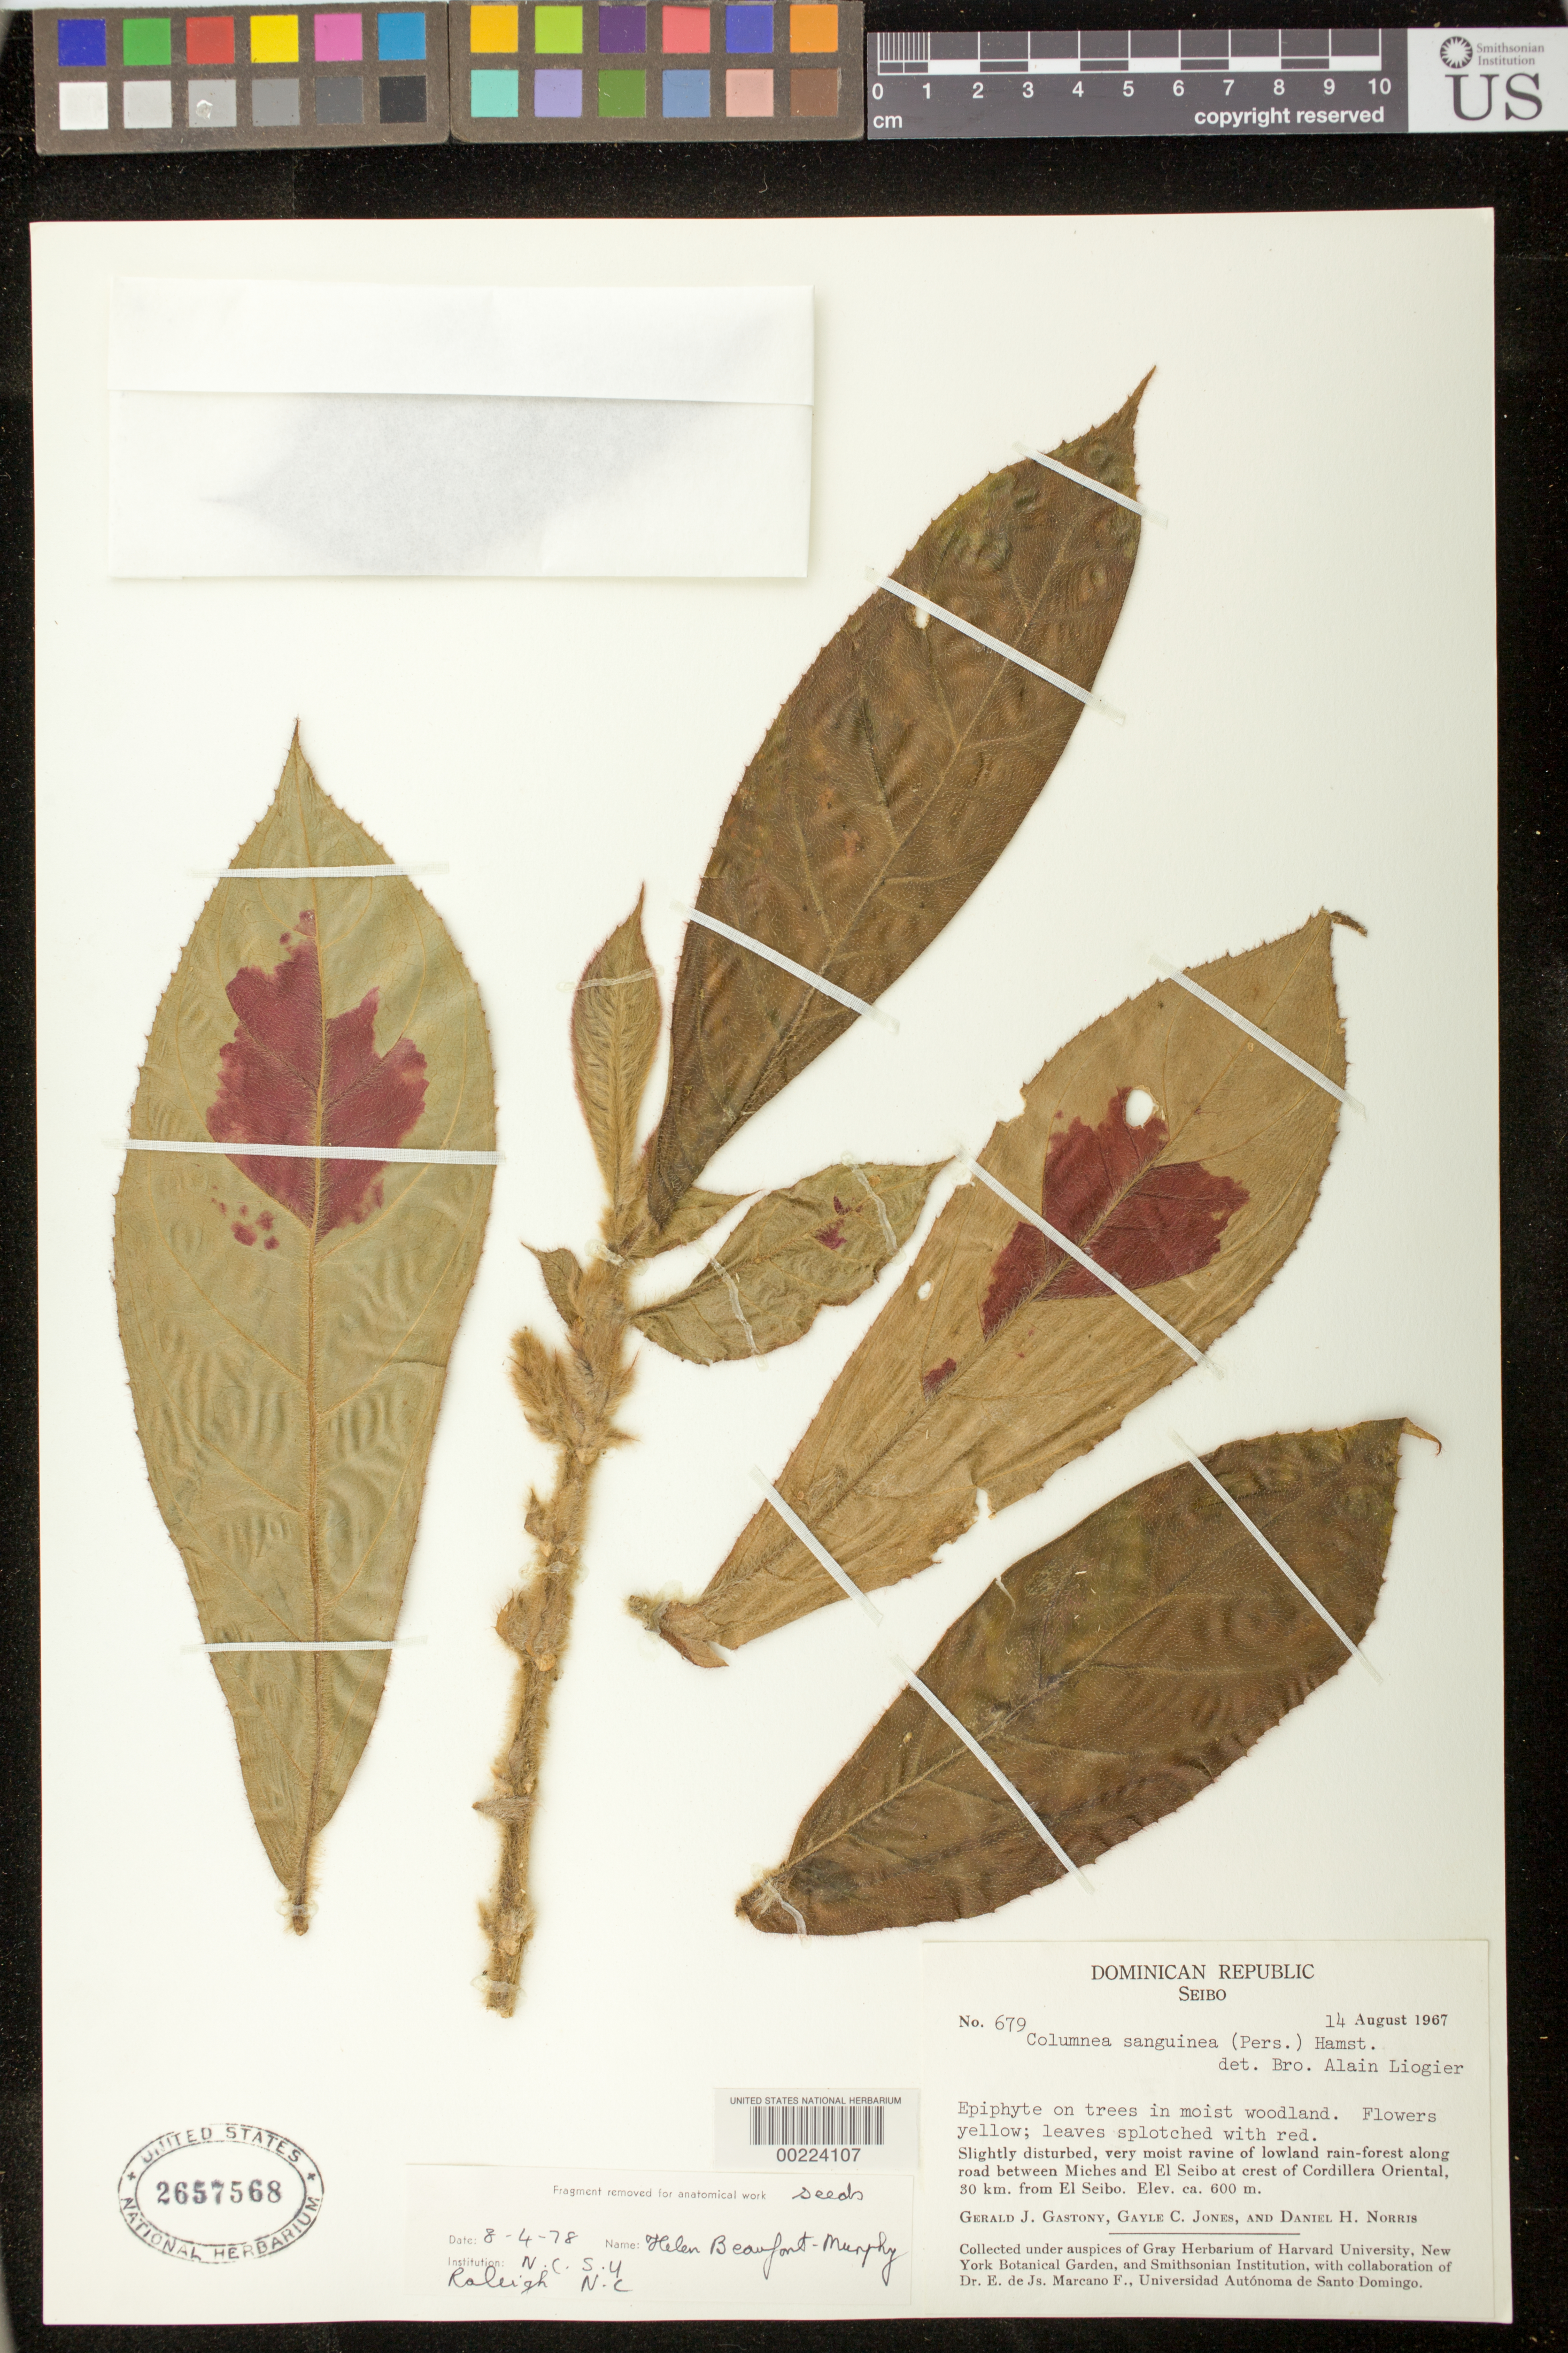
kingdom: Plantae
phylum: Tracheophyta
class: Magnoliopsida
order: Lamiales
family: Gesneriaceae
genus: Columnea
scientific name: Columnea sanguinea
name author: (Pers.) Hanst.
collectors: G. Gastony, G. C. Jones & D. H. Norris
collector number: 679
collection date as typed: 14 Aug 1967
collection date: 1967-08-14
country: Dominican Republic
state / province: El Seibo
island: Hispaniola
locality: Seibo, road between Miches and El Seibo at crest of Cordillera Oriental, 30 km from El Seibo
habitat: Slightly disturbed, very moist ravine of lowland rain-forest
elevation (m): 600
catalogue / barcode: US 2657568